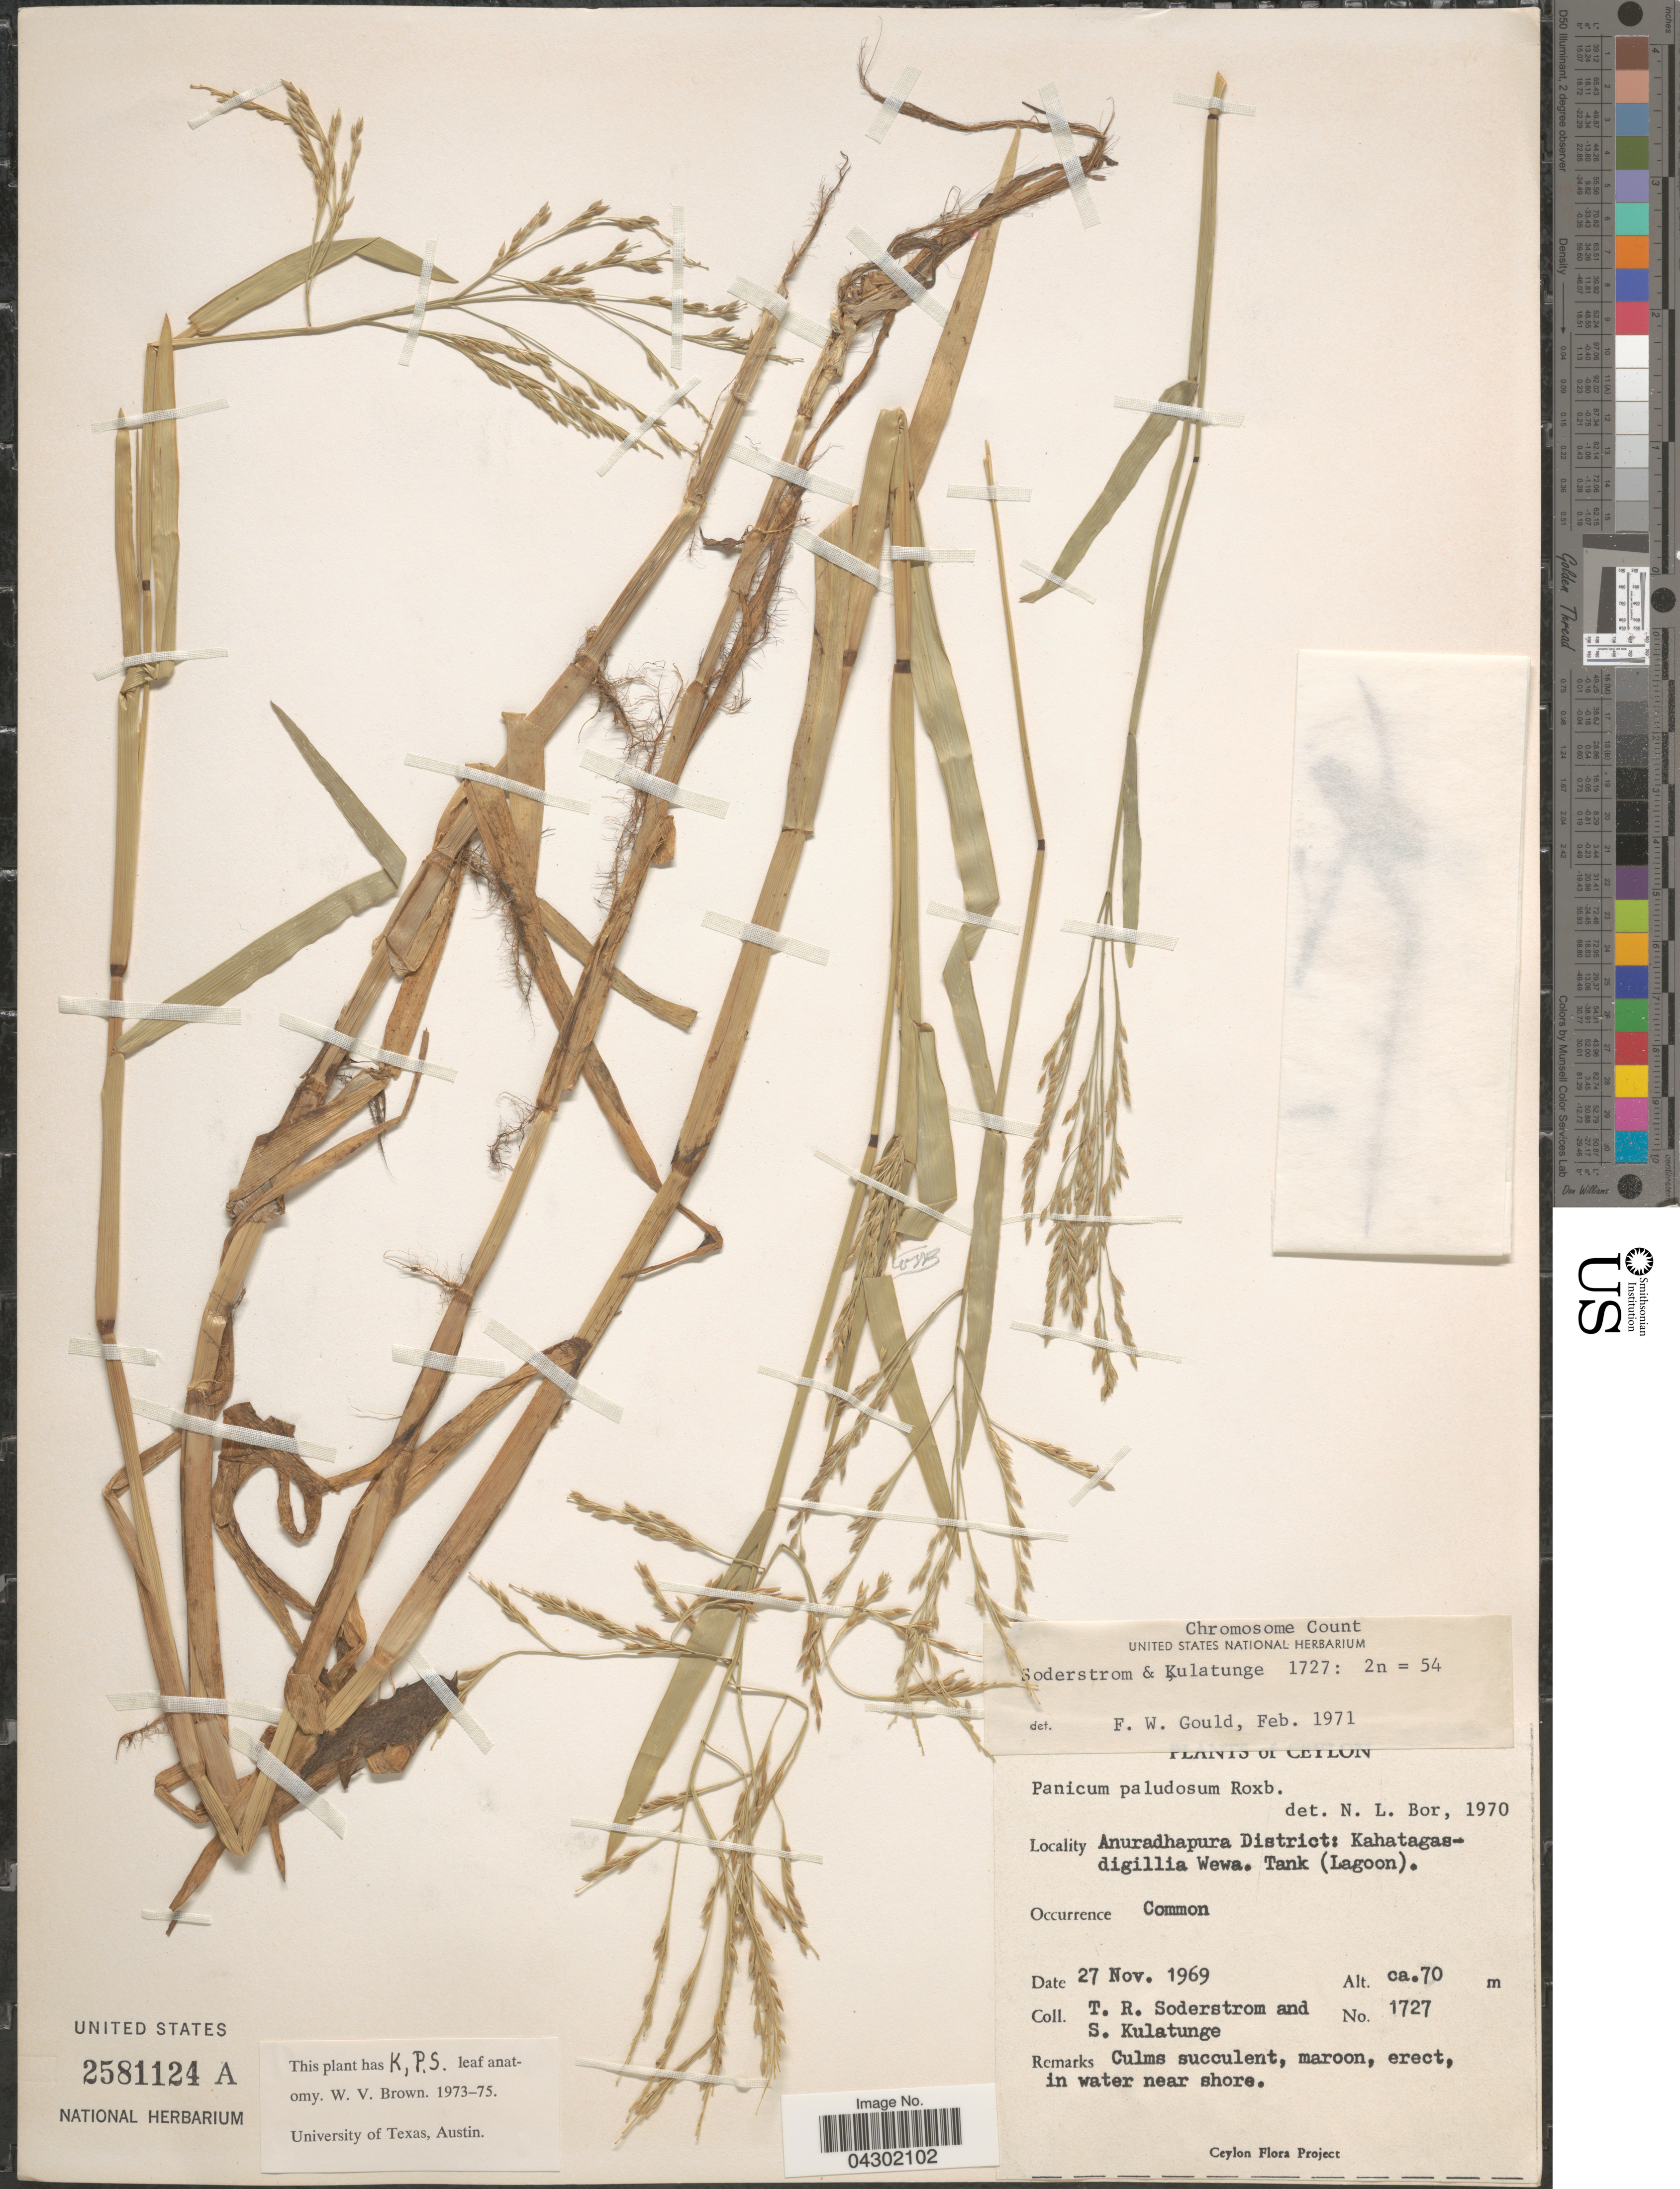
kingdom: Plantae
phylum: Tracheophyta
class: Liliopsida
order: Poales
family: Poaceae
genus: Panicum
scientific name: Panicum paludosum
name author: Roxb.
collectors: T. R. Soderstrom & S. Kulatunge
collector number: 1727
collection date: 1969-11-27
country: Sri Lanka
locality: Ceylon. Anuradhapura District: Kahatagasdigillia Wewa. Tank (Lagoon).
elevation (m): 70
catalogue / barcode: US 2581124A